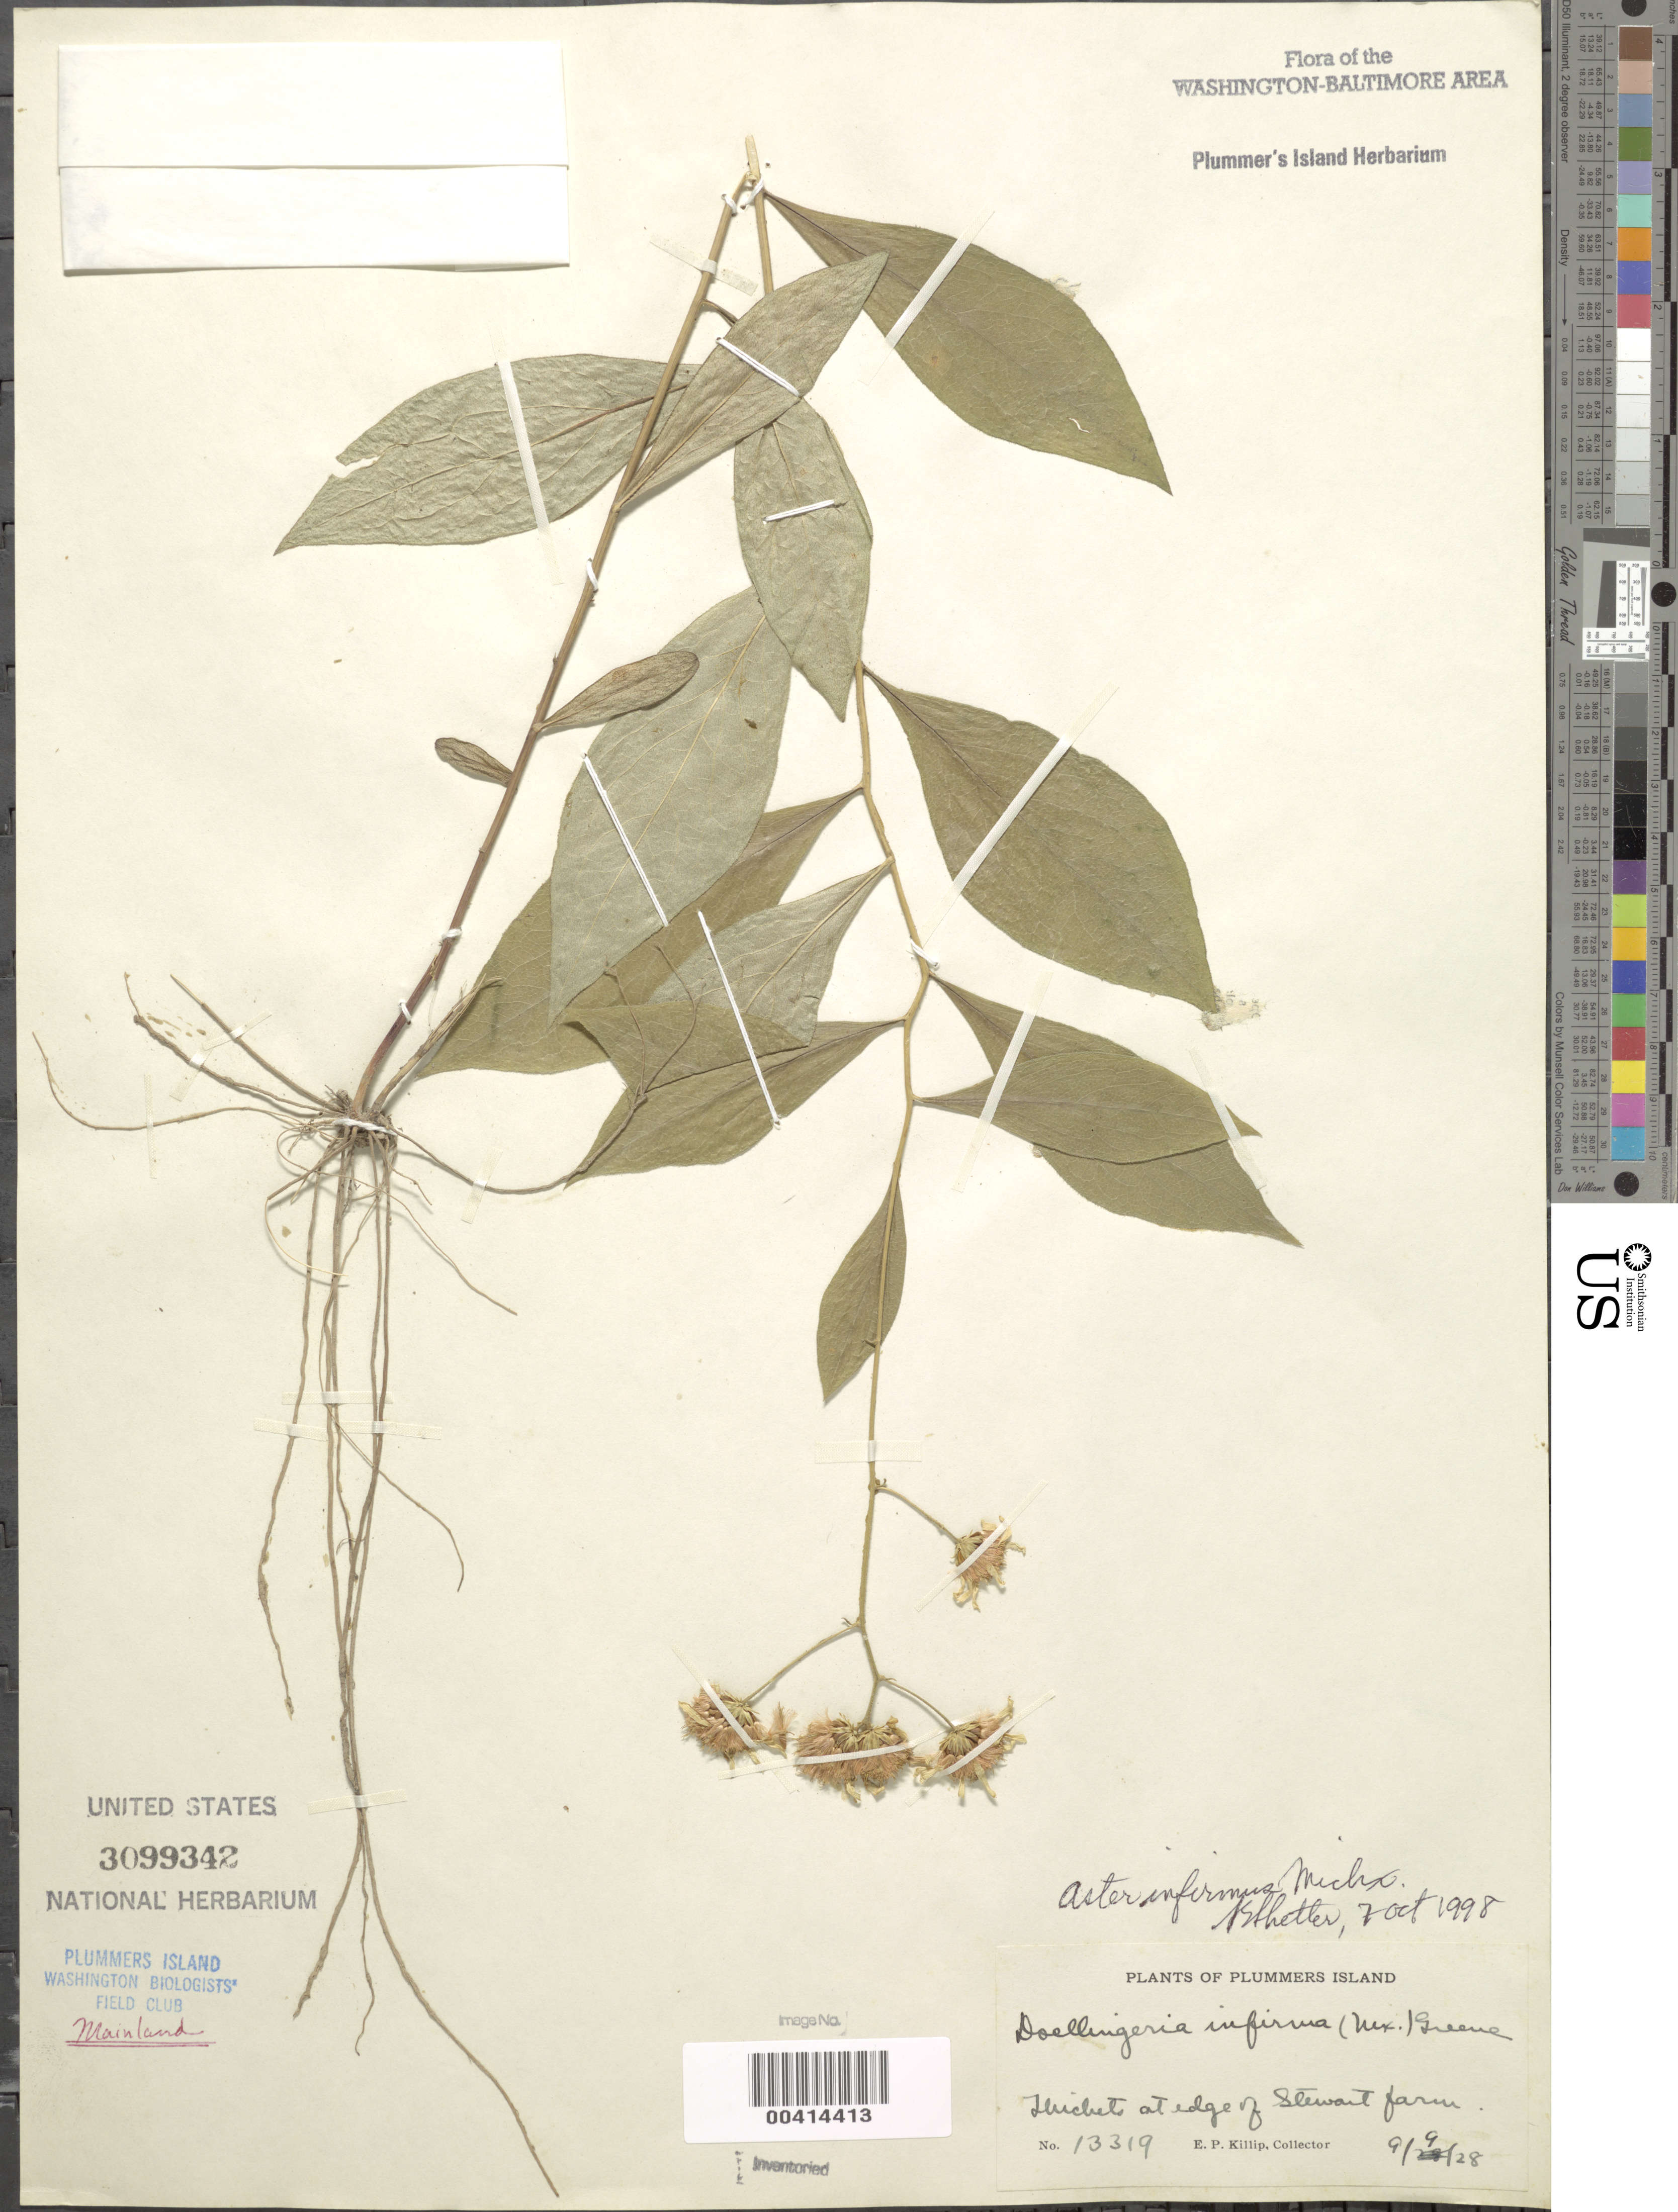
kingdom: Plantae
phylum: Tracheophyta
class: Magnoliopsida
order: Asterales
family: Asteraceae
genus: Doellingeria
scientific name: Doellingeria infirma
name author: (Michx.) Greene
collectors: E. P. Killip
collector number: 13319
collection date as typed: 09 Sep 1928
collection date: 1928-09-09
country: United States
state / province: Maryland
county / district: Montgomery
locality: Plummer's Island; mainland, edge of Stewart Farm C. & O. Canal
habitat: Thickets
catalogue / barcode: US 3099342